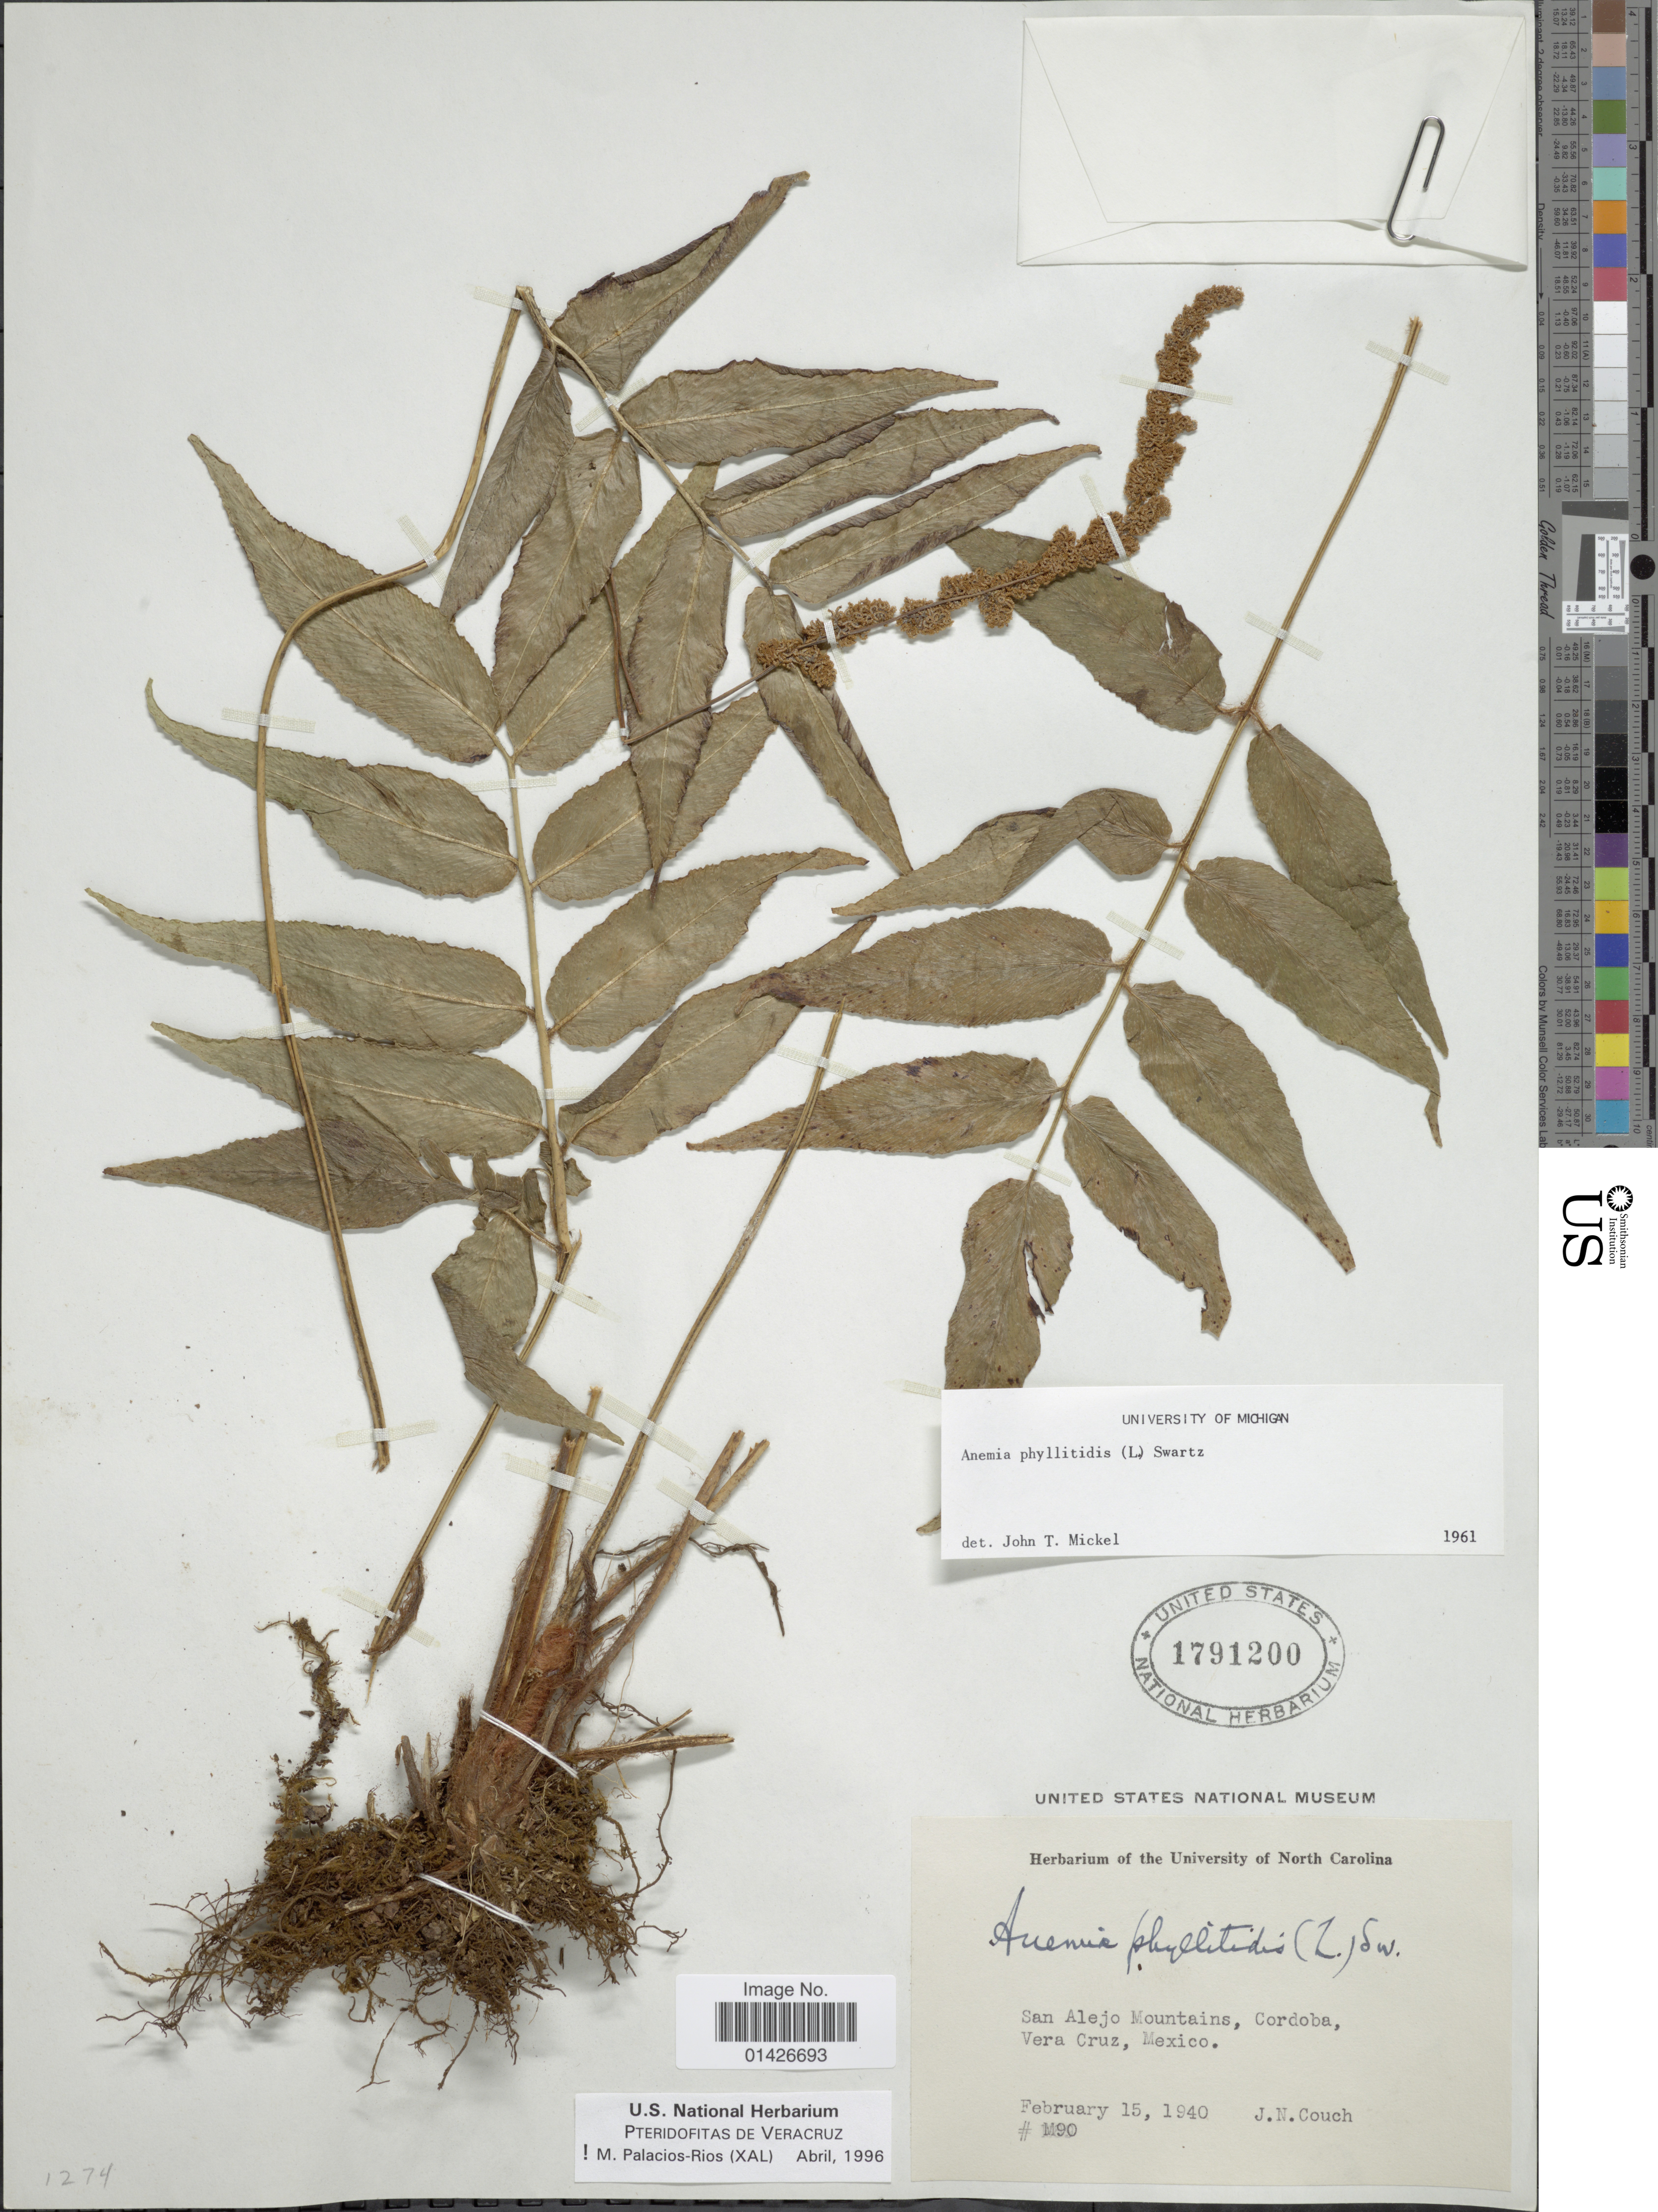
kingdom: Plantae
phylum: Tracheophyta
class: Polypodiopsida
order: Schizaeales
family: Anemiaceae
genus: Anemia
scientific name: Anemia phyllitidis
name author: (L.) Sw.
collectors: J. N. Couch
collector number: M90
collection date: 1940-02-15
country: Mexico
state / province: Veracruz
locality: San Alejo Mountains, Cordoba, Vera Cruz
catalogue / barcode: US 1791200